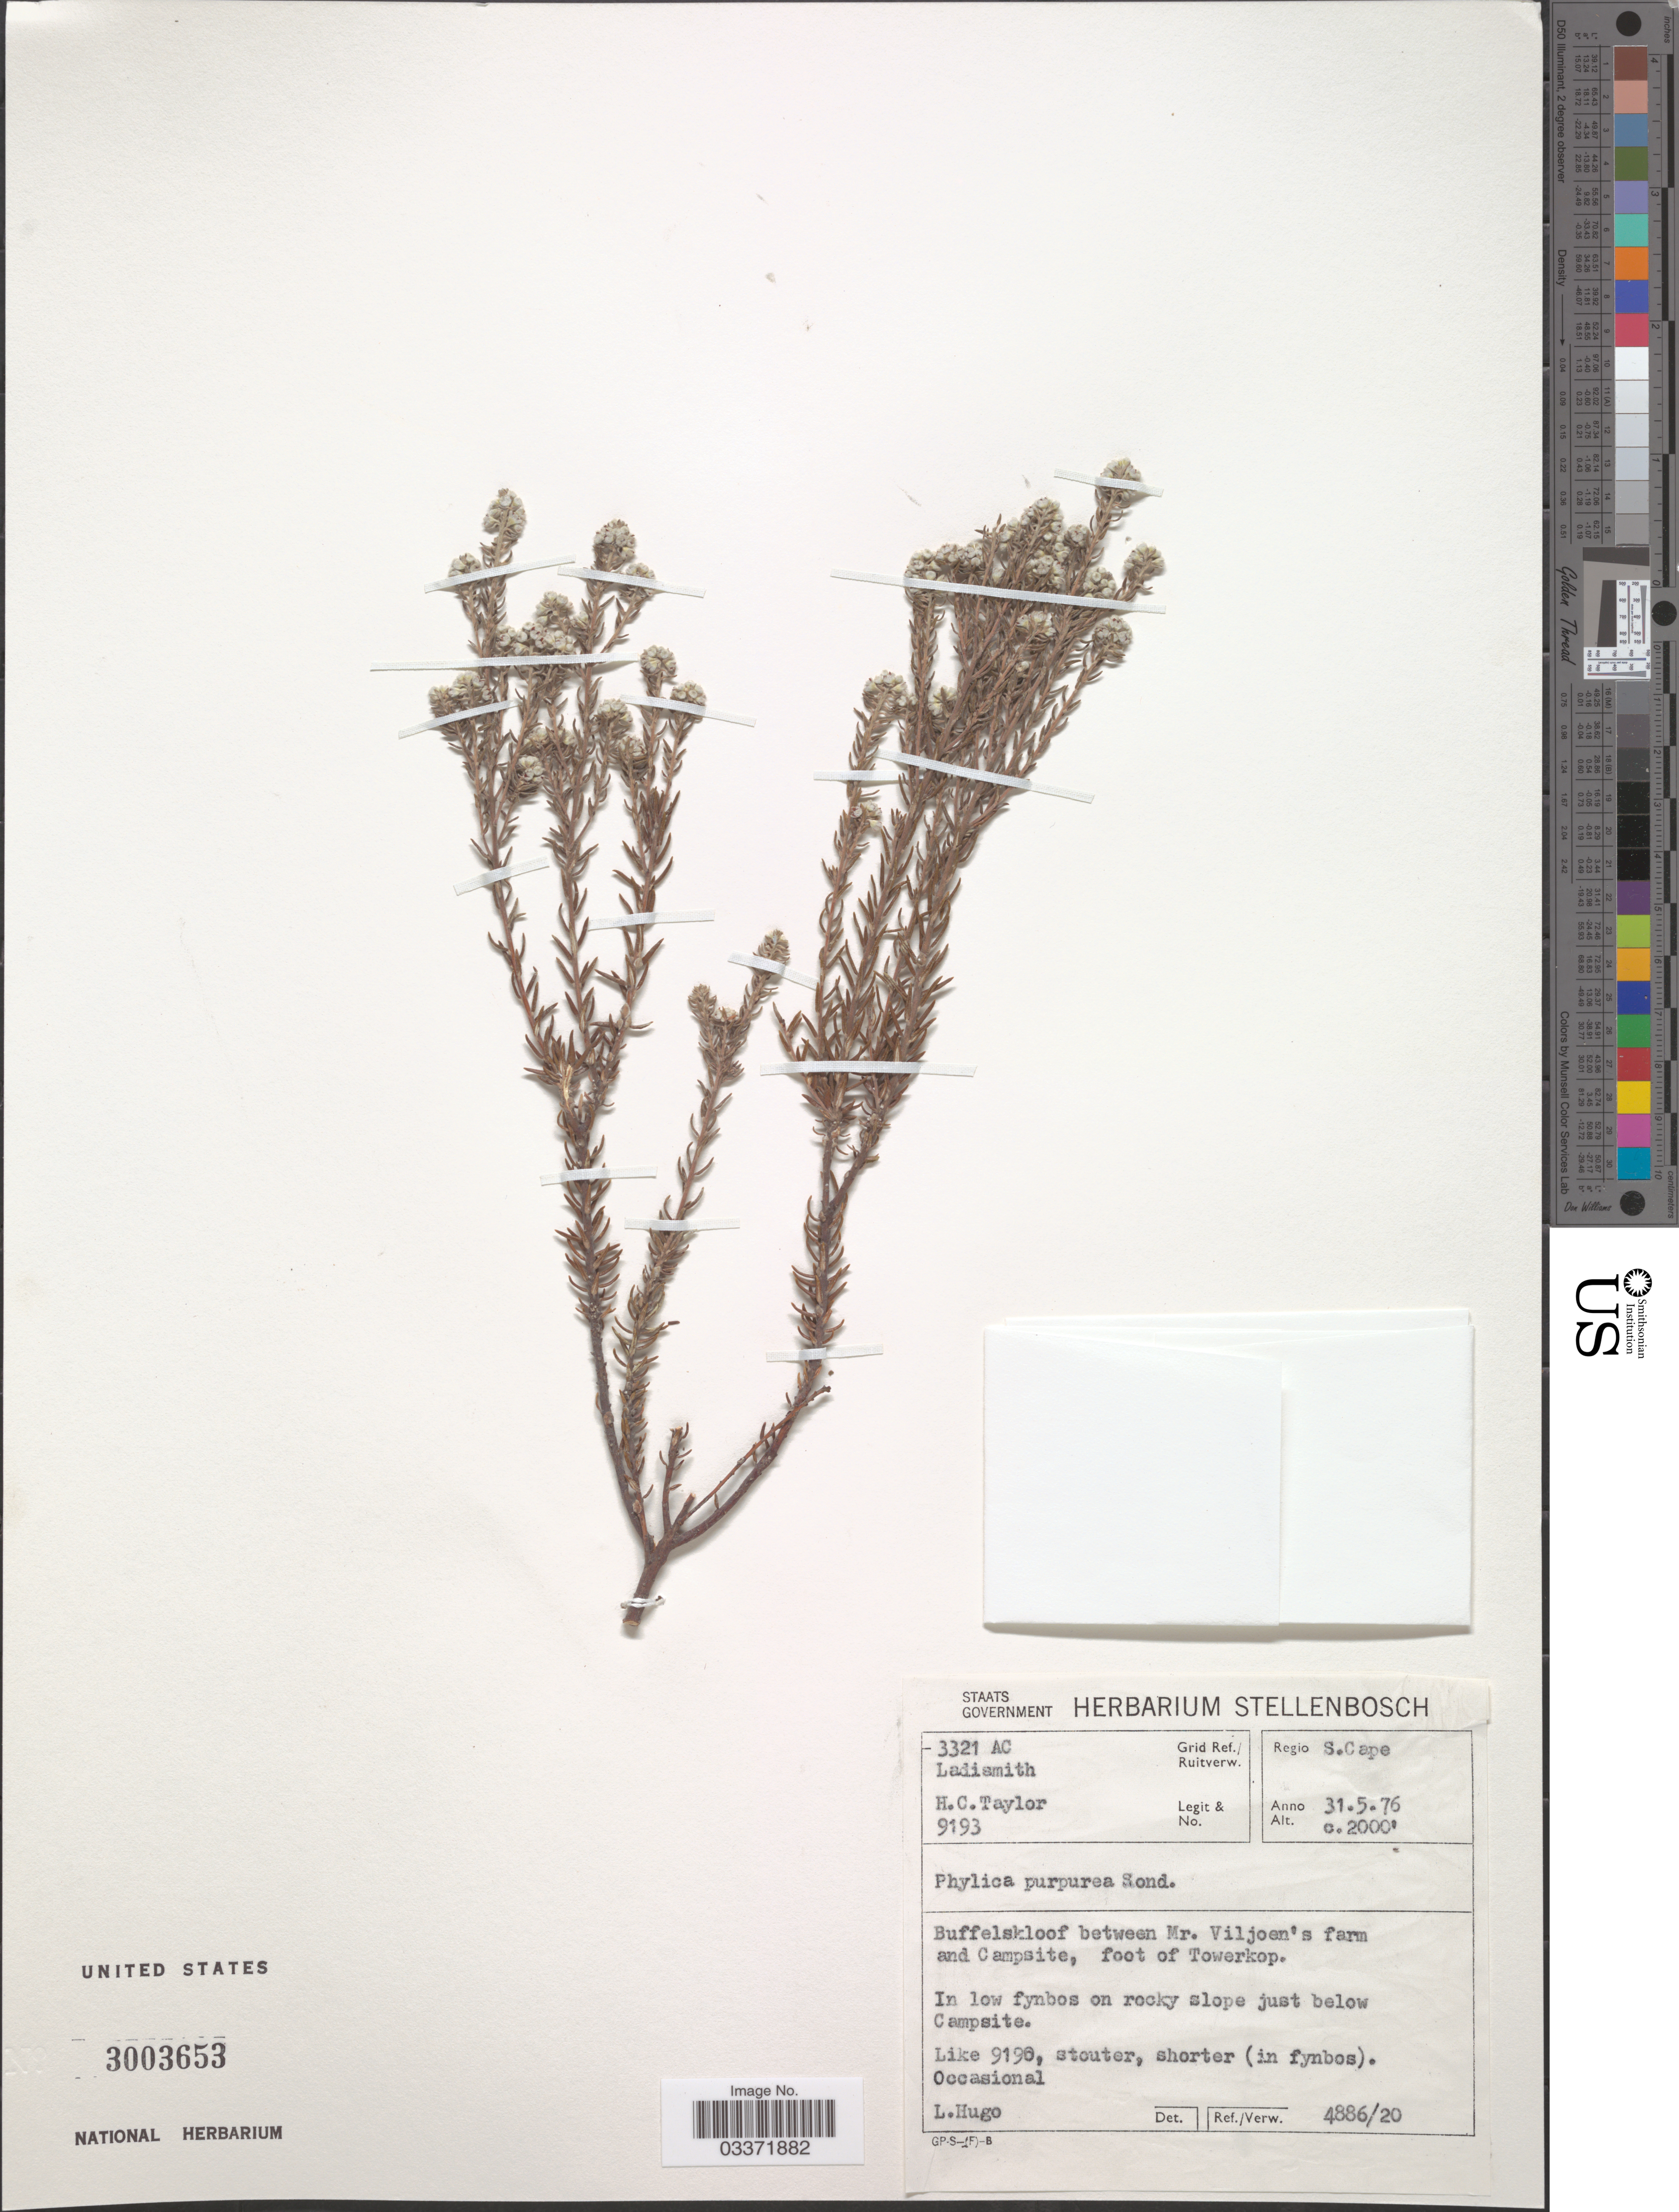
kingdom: Plantae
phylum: Tracheophyta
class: Magnoliopsida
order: Rosales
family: Rhamnaceae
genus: Phylica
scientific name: Phylica purpurea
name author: Sond.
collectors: H. Taylor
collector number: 9193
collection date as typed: Transcribed d/m/y: 31/5/76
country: South Africa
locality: Grid Ref./Ruitverw. 3321AC, Regio S. Cape, Buffelskloof between Mr. Viljoen's farm and Campsite, foot of Towerkop.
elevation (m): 610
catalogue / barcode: US 3003653